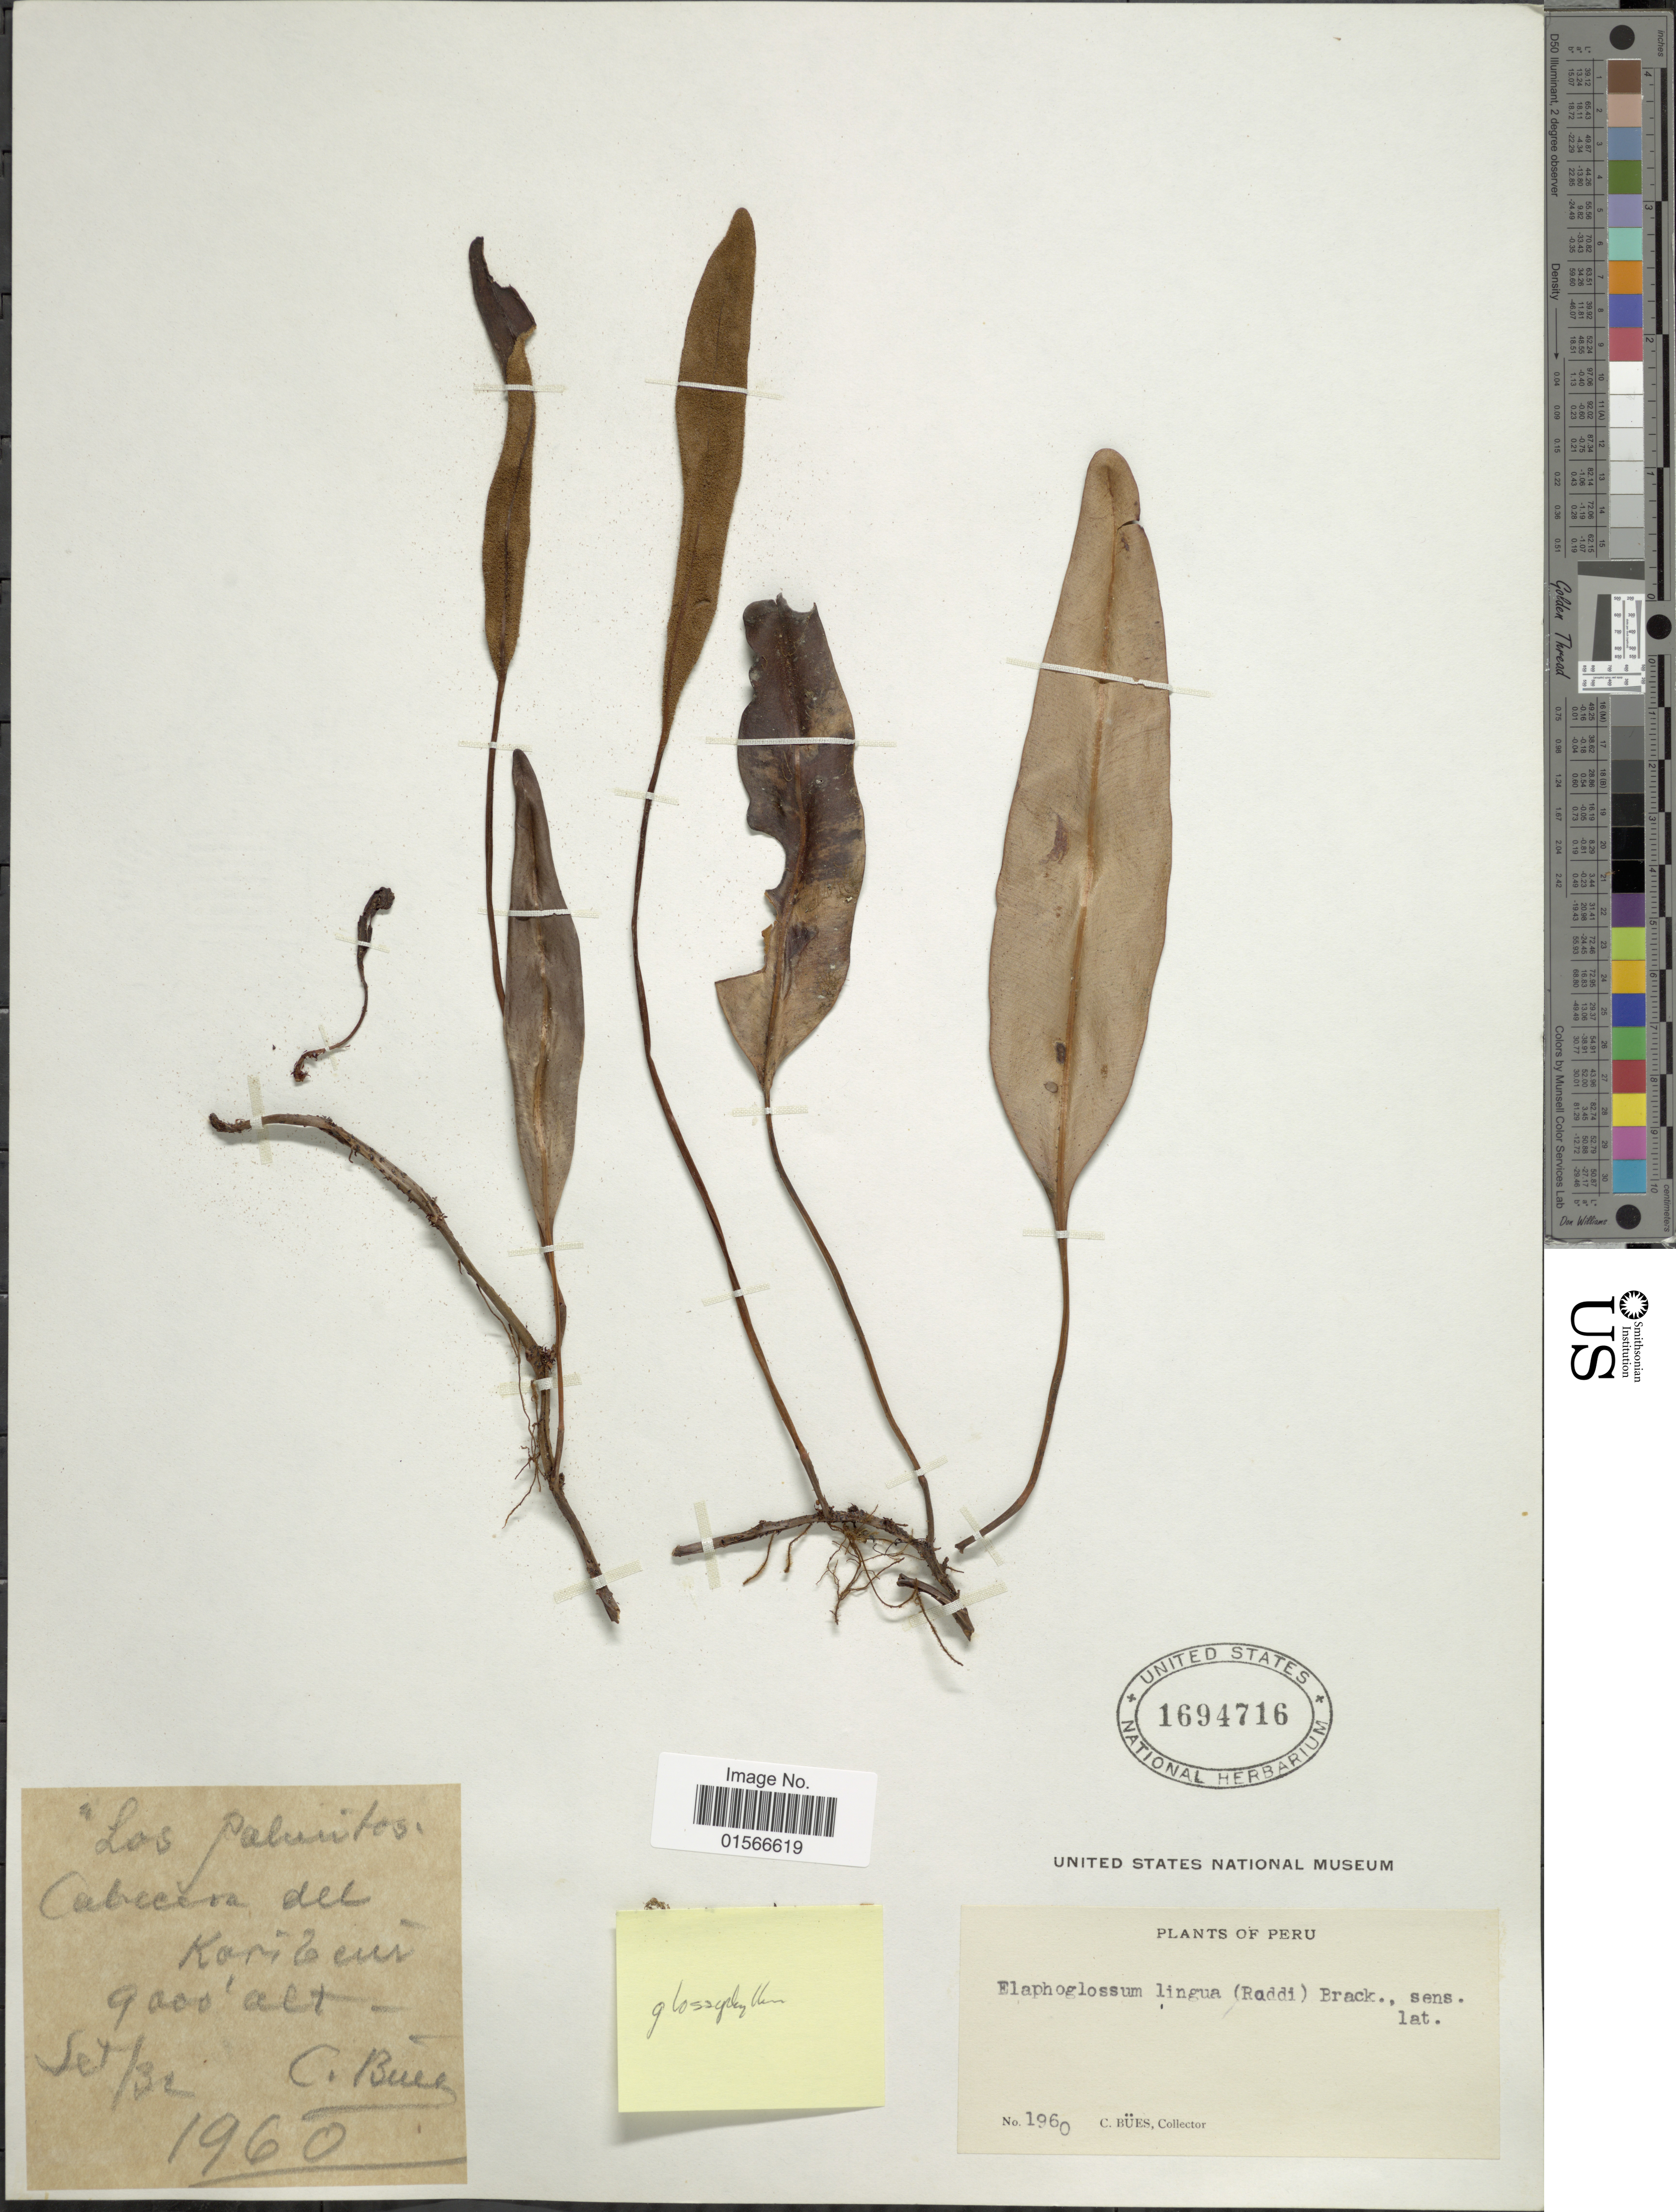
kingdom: Plantae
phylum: Tracheophyta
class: Polypodiopsida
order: Polypodiales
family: Dryopteridaceae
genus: Elaphoglossum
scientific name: Elaphoglossum glossophyllum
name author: Hieron.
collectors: C. Bues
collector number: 1960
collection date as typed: Transcribed d/m/y: /9/32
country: Peru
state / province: Cusco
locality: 'Los Palmitos', Cabecera del Koribeni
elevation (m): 2743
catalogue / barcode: US 1694716